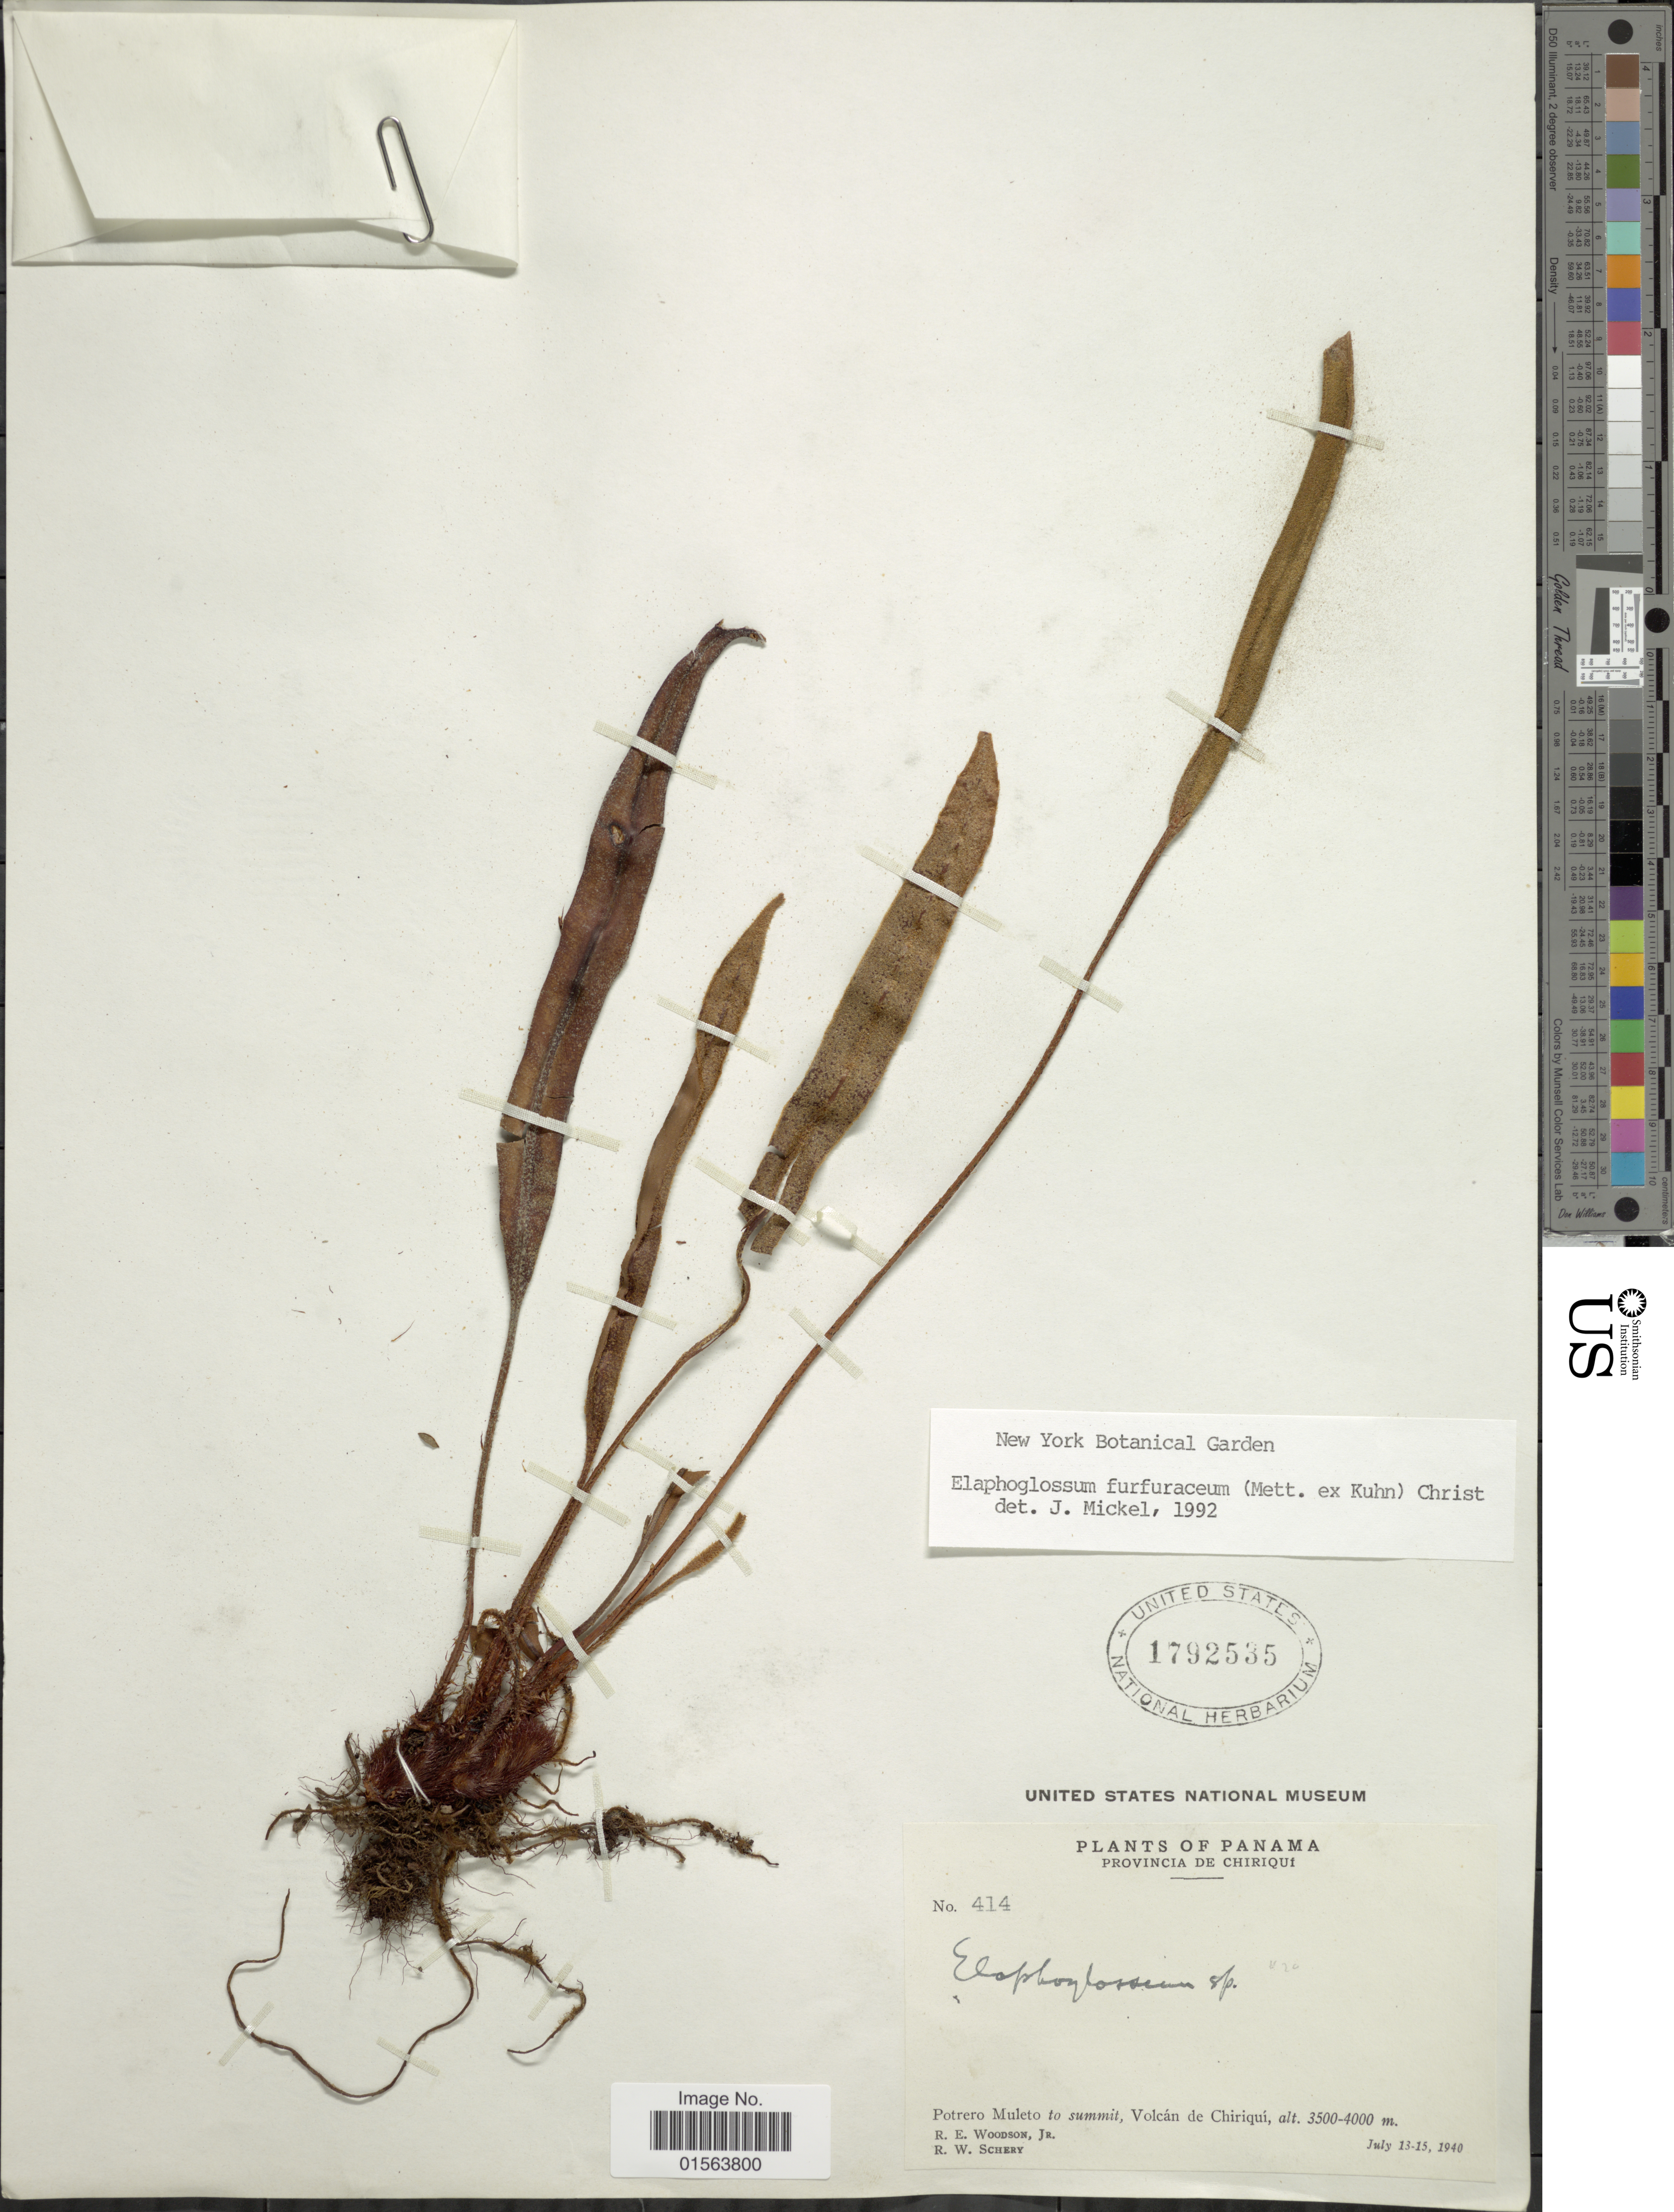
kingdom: Plantae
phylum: Tracheophyta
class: Polypodiopsida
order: Polypodiales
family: Dryopteridaceae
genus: Elaphoglossum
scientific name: Elaphoglossum furfuraceum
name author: (Mett. ex Kuhn) Christ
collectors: R. E. Woodson & R. W. Schery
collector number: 414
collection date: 1940-07-13/1940-07-15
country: Panama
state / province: Chiriqui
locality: Provincia de Chiriqui, Potrero Muleto to summit, Volcan de Chiriqui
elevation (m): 3500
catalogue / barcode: US 1792535